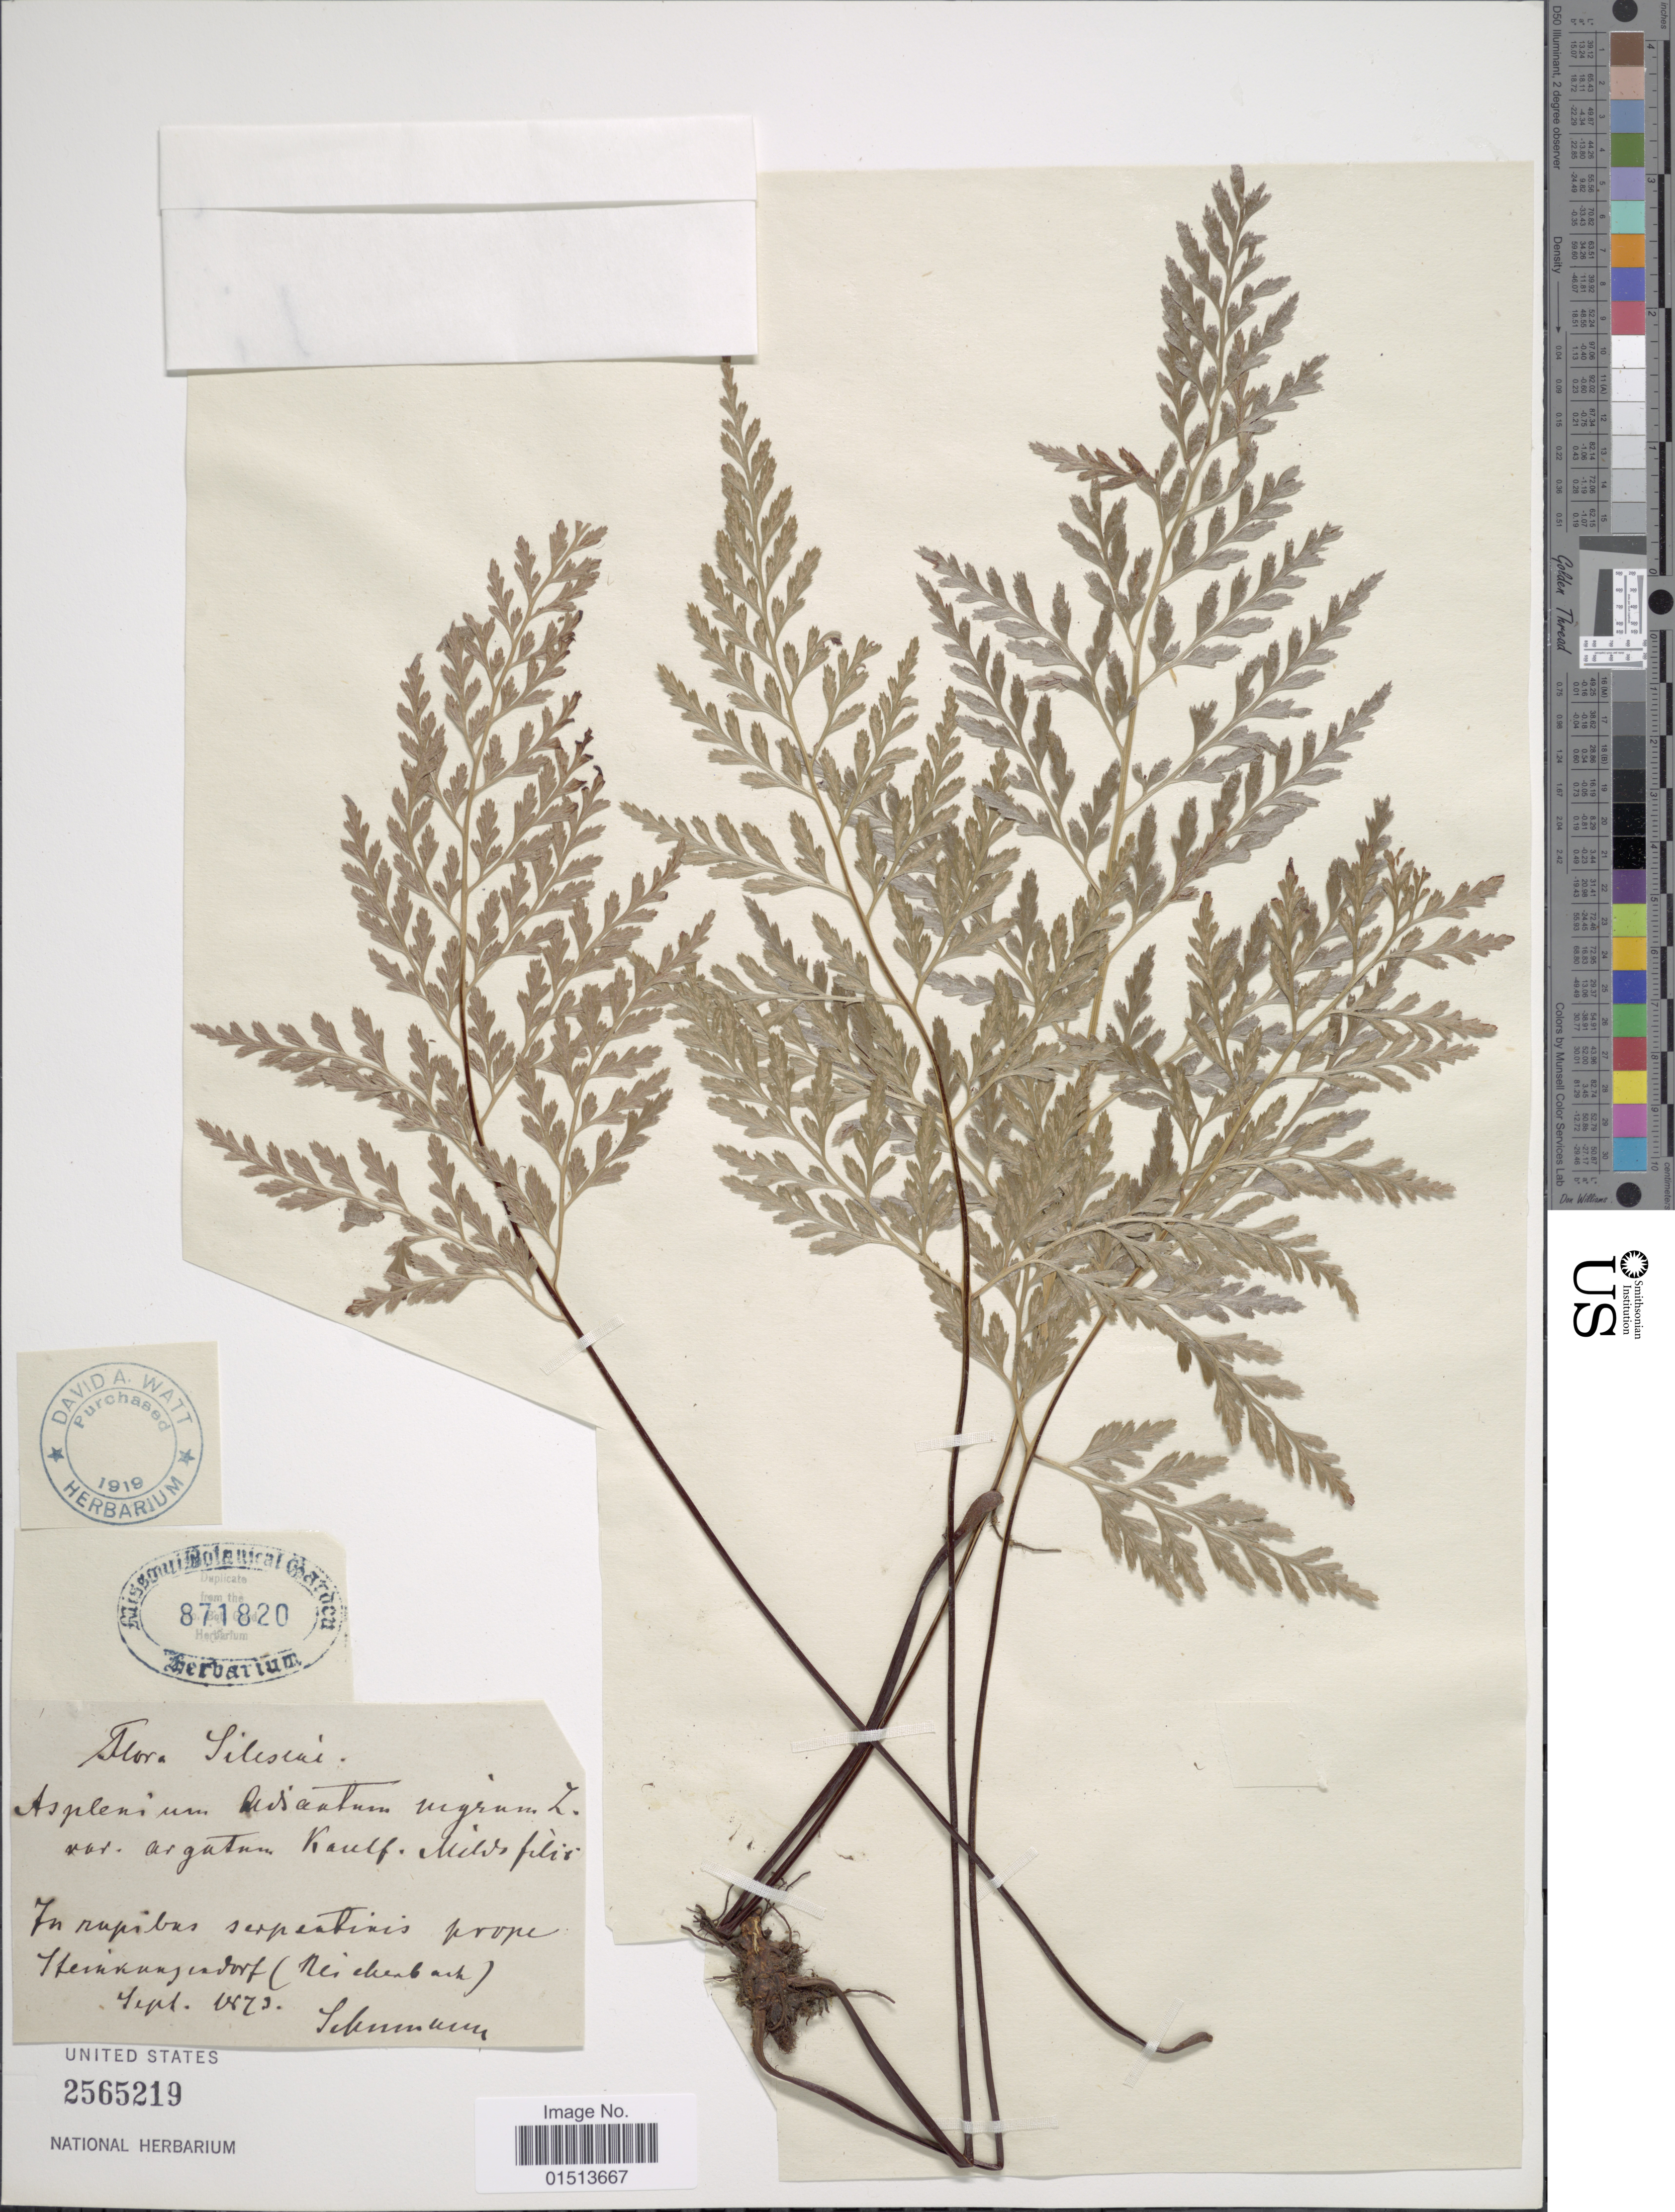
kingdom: Plantae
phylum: Tracheophyta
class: Polypodiopsida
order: Polypodiales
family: Aspleniaceae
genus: Asplenium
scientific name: Asplenium adiantum-nigrum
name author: L.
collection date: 1873-09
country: Poland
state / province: Dolnoslaskie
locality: Silesca, in rupibus serpentinis prope Steinkunzendorf (Reichenbach).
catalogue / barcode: US 871820